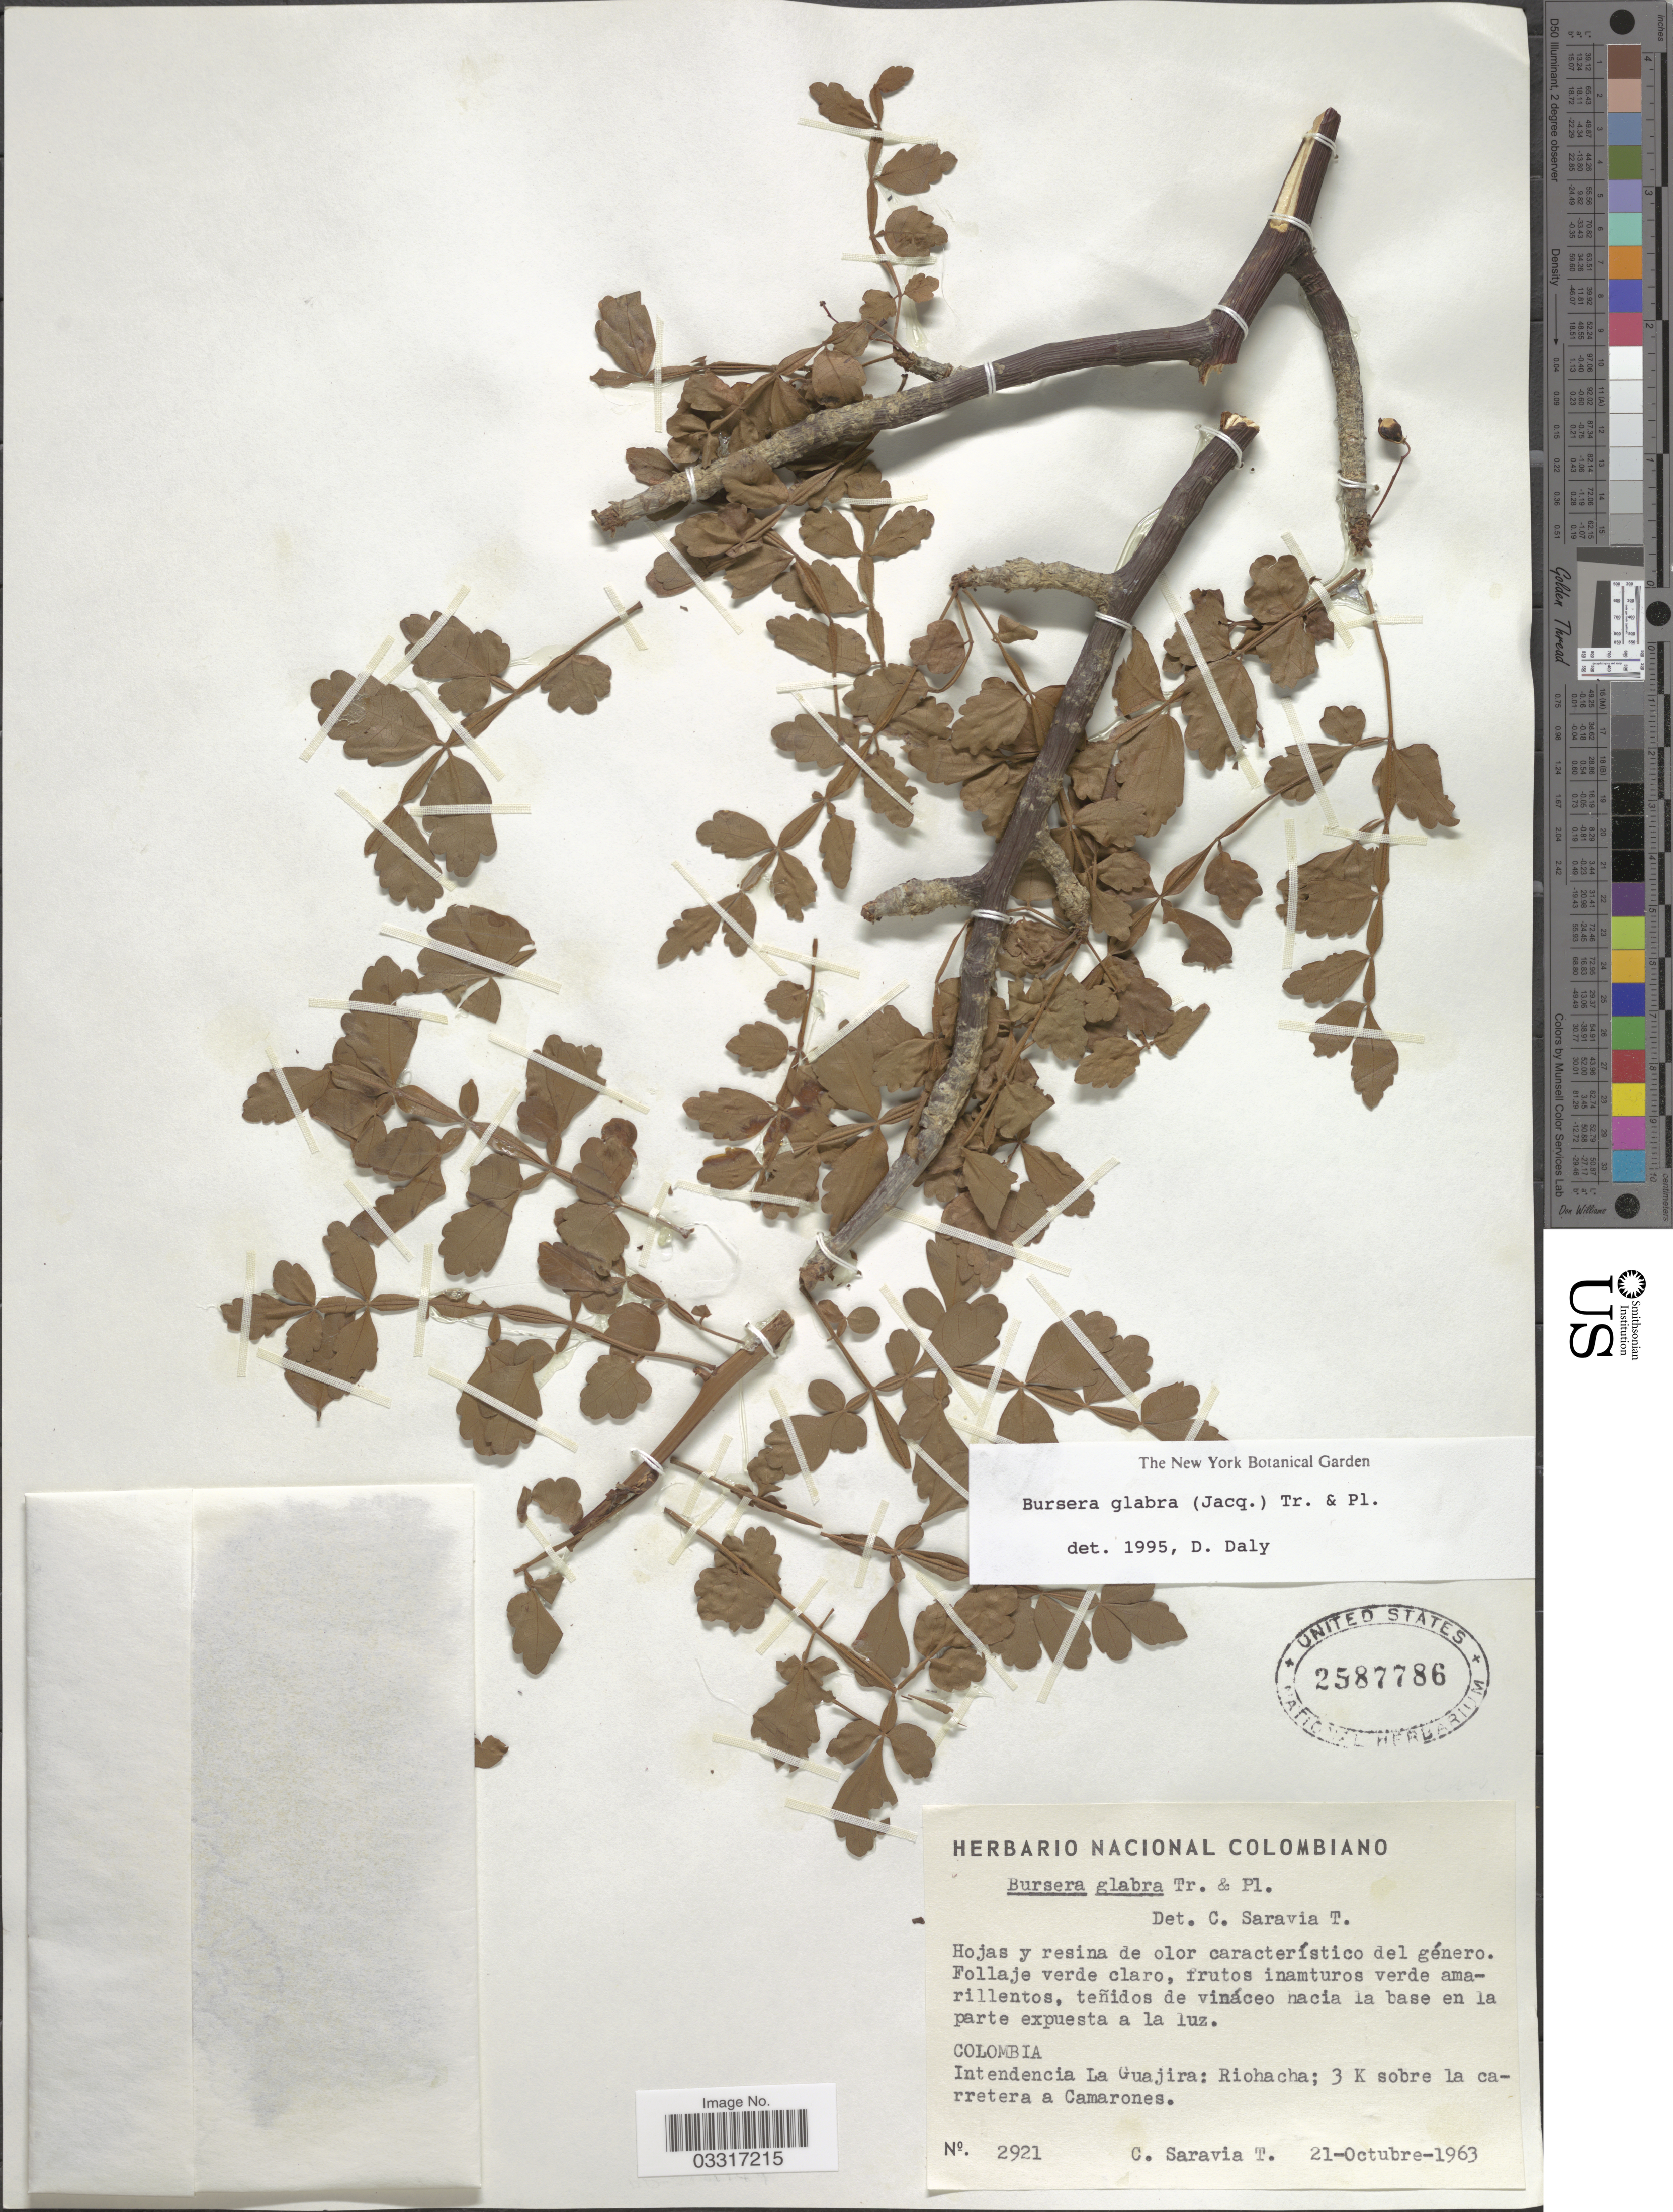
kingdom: Plantae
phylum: Tracheophyta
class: Magnoliopsida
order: Sapindales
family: Burseraceae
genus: Bursera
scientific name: Bursera glabra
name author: (Jacq.) Triana & Planch.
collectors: C. Saravia T.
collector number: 2921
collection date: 1963-10-21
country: Colombia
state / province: La Guajira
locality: Intendencia La Guajira: Riohacha; 3 K sobre la carretera a Camarones.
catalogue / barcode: US 2587786